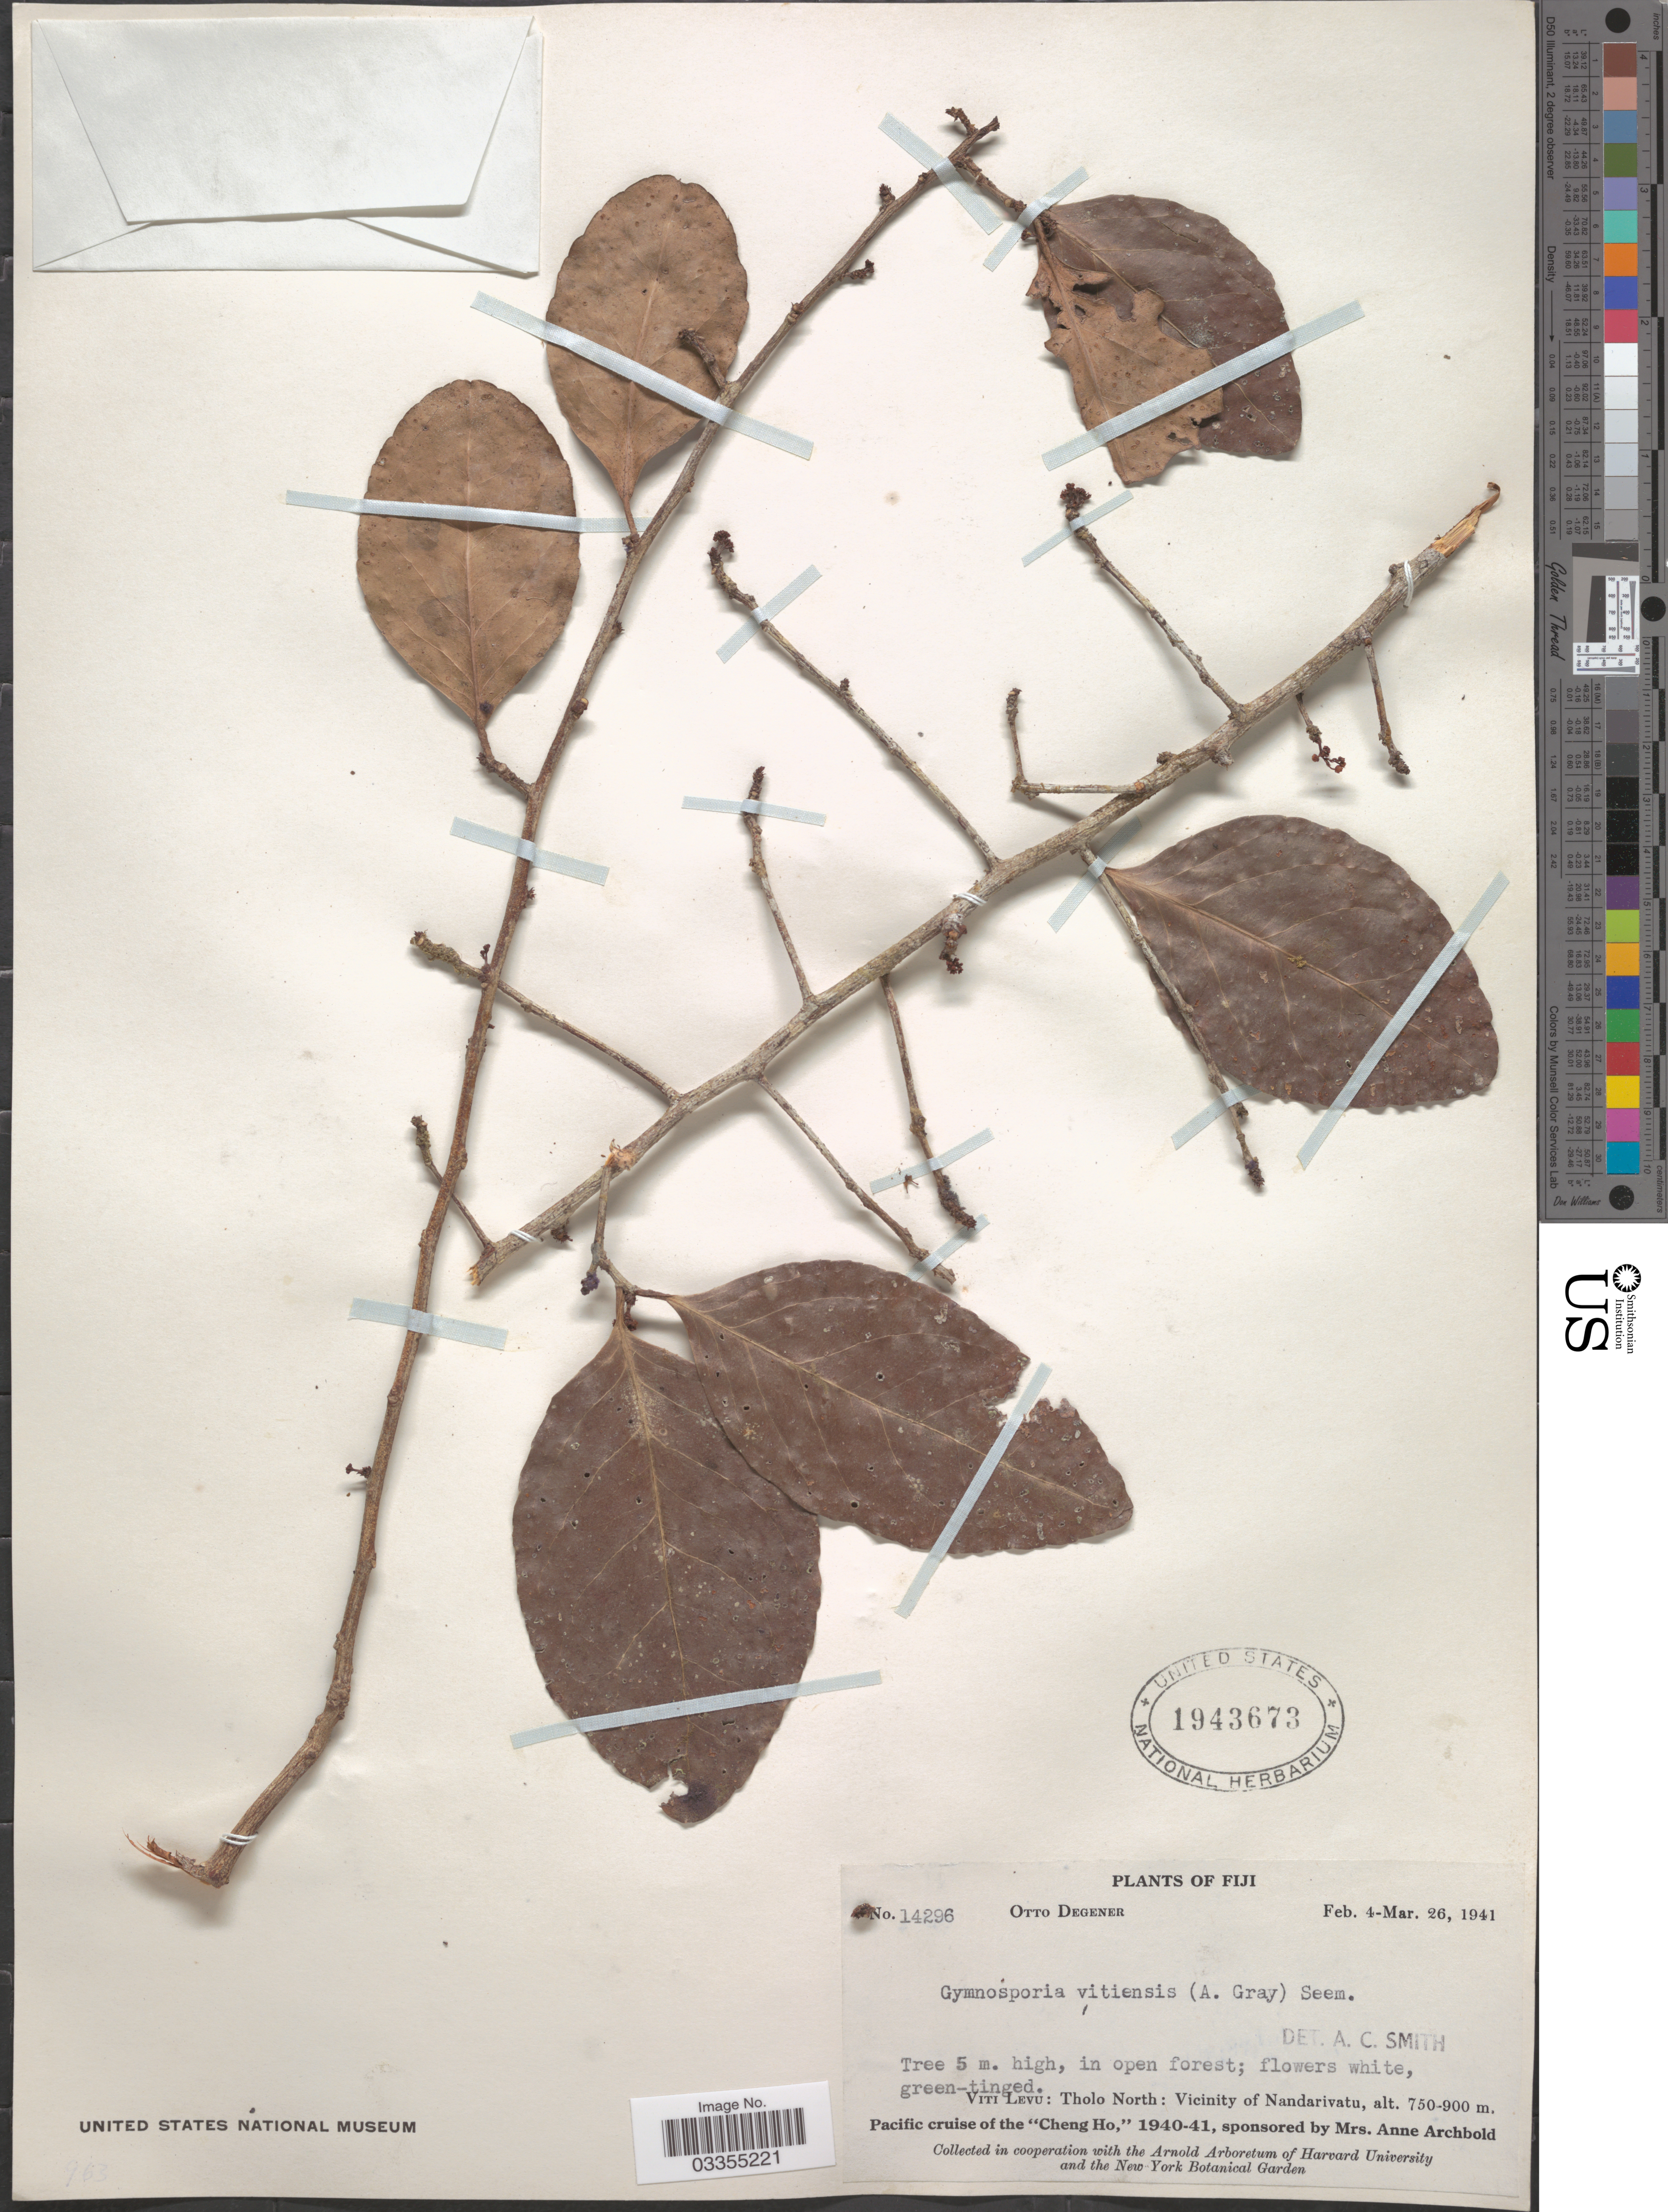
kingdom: Plantae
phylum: Tracheophyta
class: Magnoliopsida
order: Celastrales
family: Celastraceae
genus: Gymnosporia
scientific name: Gymnosporia vitiensis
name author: Seem.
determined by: Wagner, W. L., (BOT), Smithsonian Institution - National Museum of Natural History (UNITED STATES)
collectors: O. Degener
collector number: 14296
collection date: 1941-02-04/1941-03-26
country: Fiji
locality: Viti Levu: Tholo North: Vicinity of Nandarivatu.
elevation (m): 750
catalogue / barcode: US 1943673